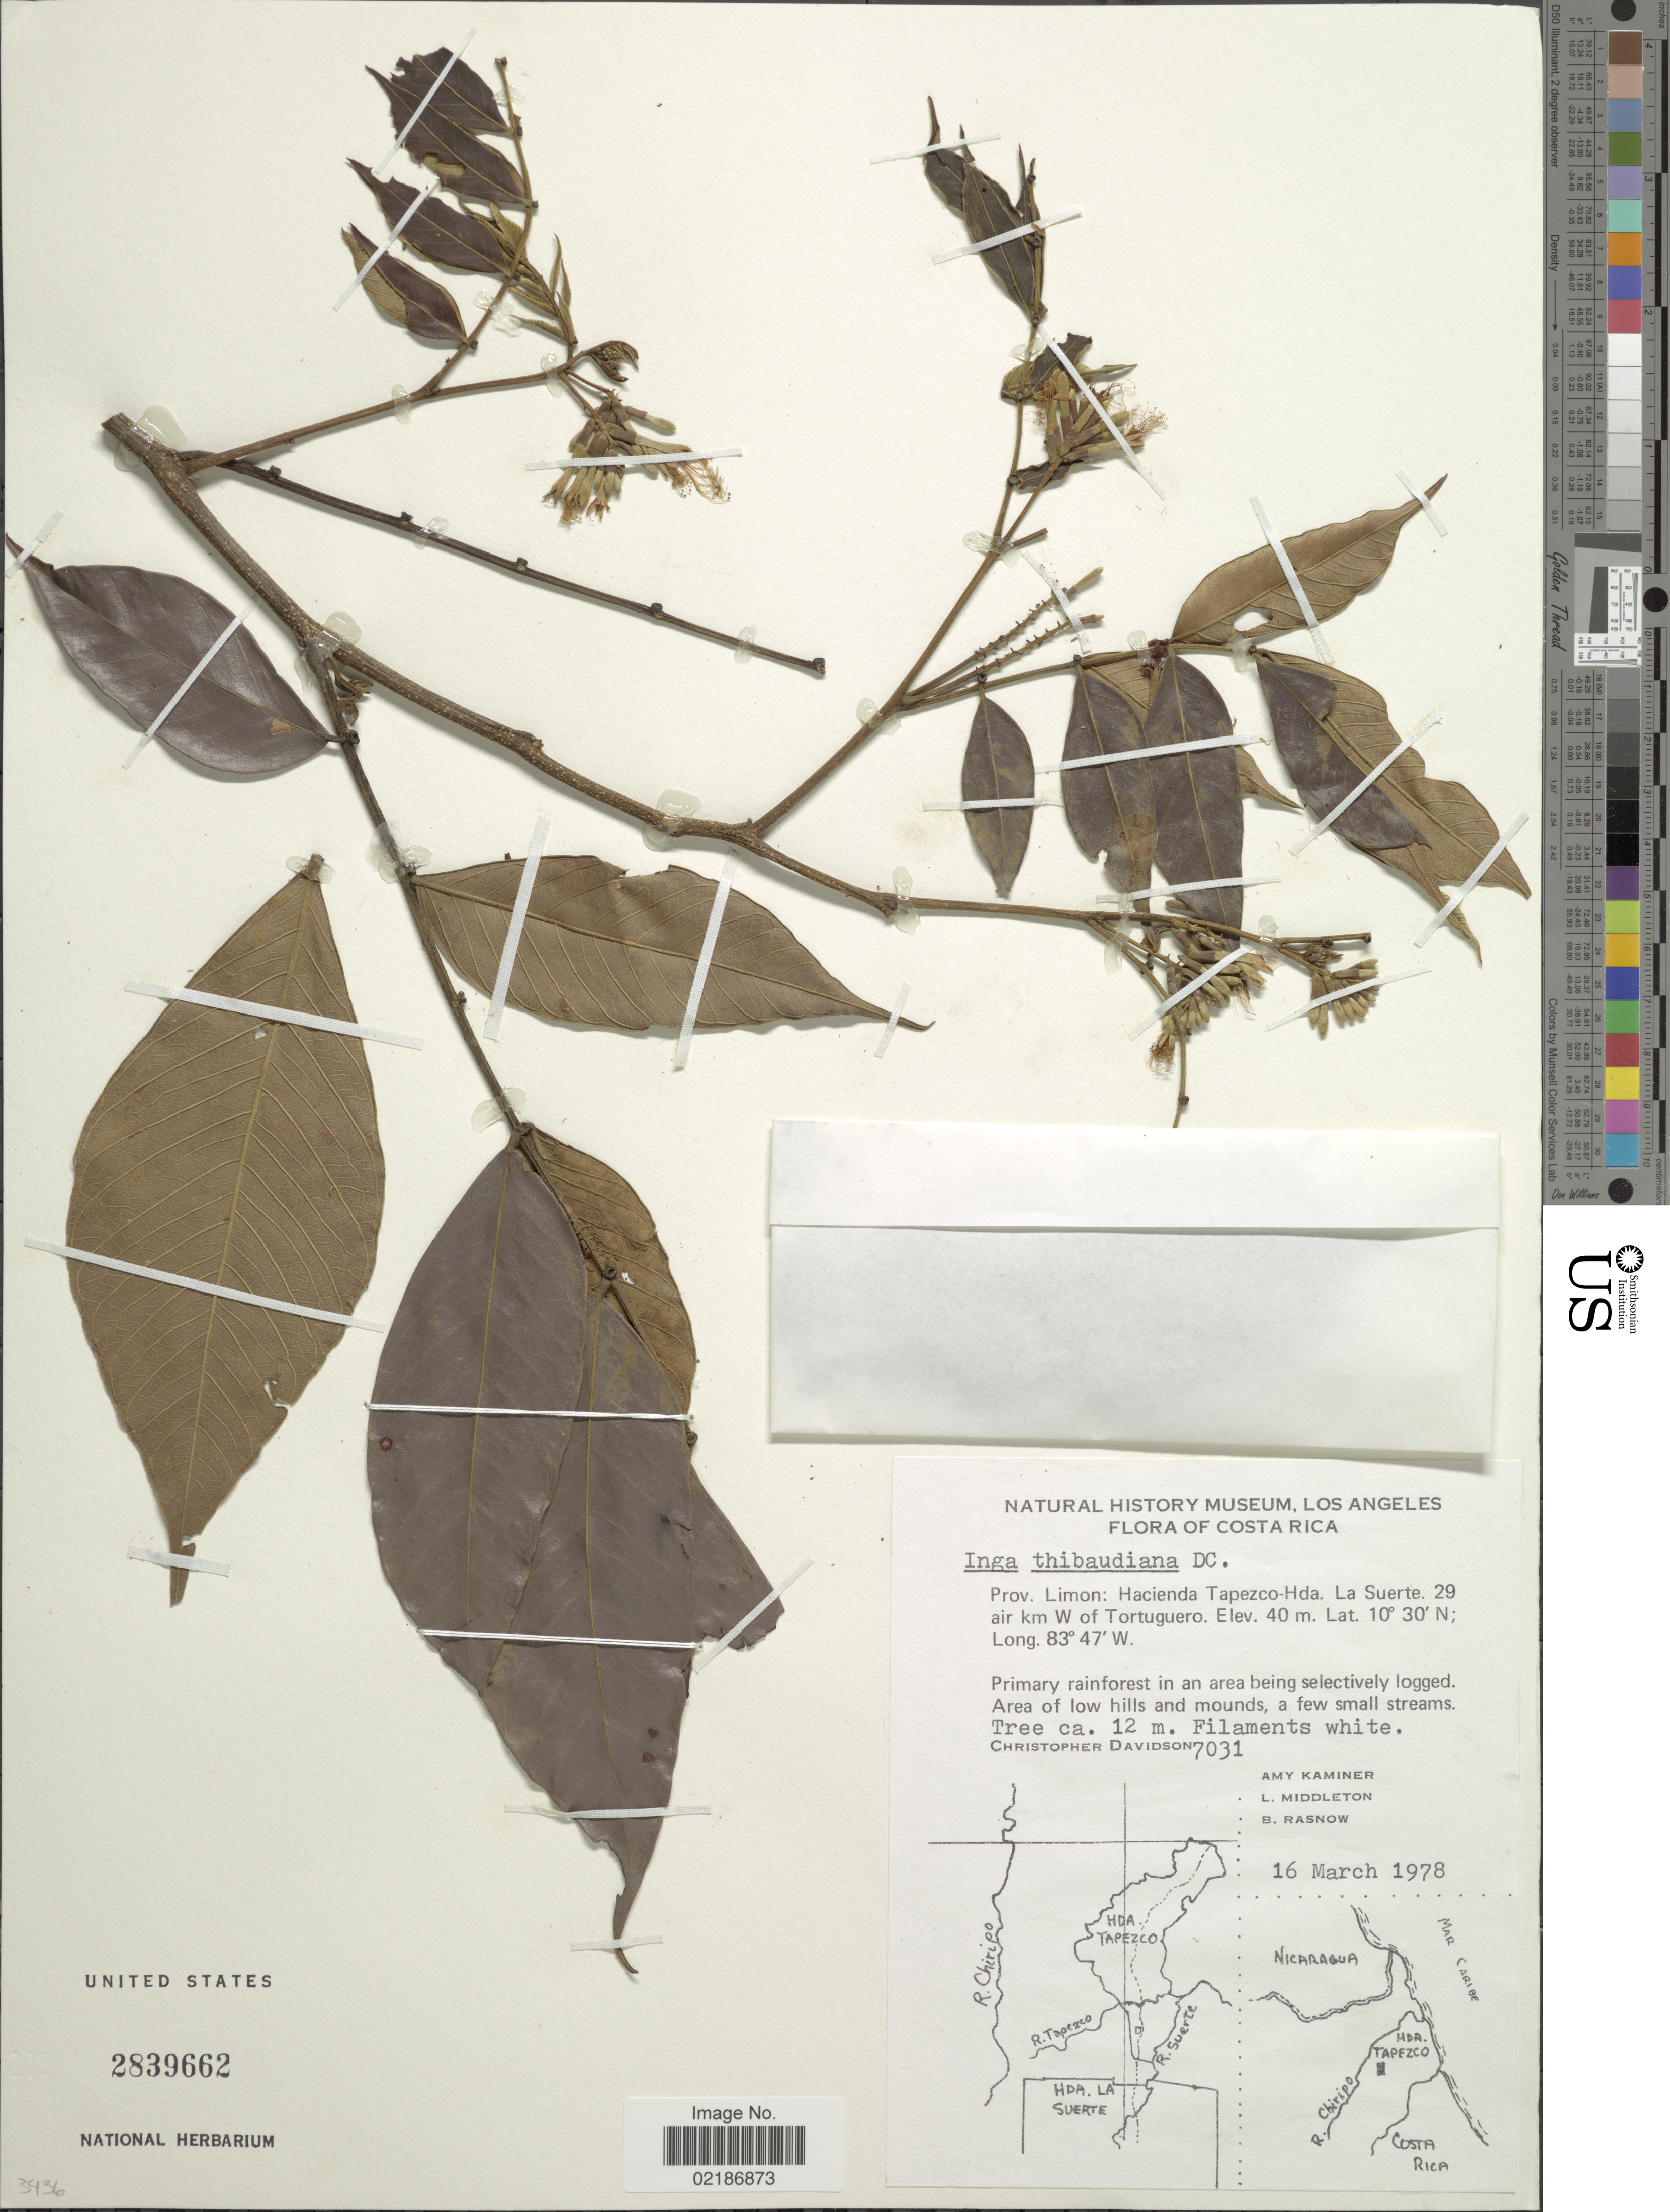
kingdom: Plantae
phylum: Tracheophyta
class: Magnoliopsida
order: Fabales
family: Fabaceae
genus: Inga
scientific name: Inga thibaudiana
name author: DC.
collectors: C. Davidson, A. Kaminer, L. Middleton & B. Rasnow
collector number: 7031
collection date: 1978-03-16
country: Costa Rica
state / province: Limón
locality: Hacienda Tapezco-Hda. La Suerte, 29 air km W of Tortuguero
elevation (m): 40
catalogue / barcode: US 2839662